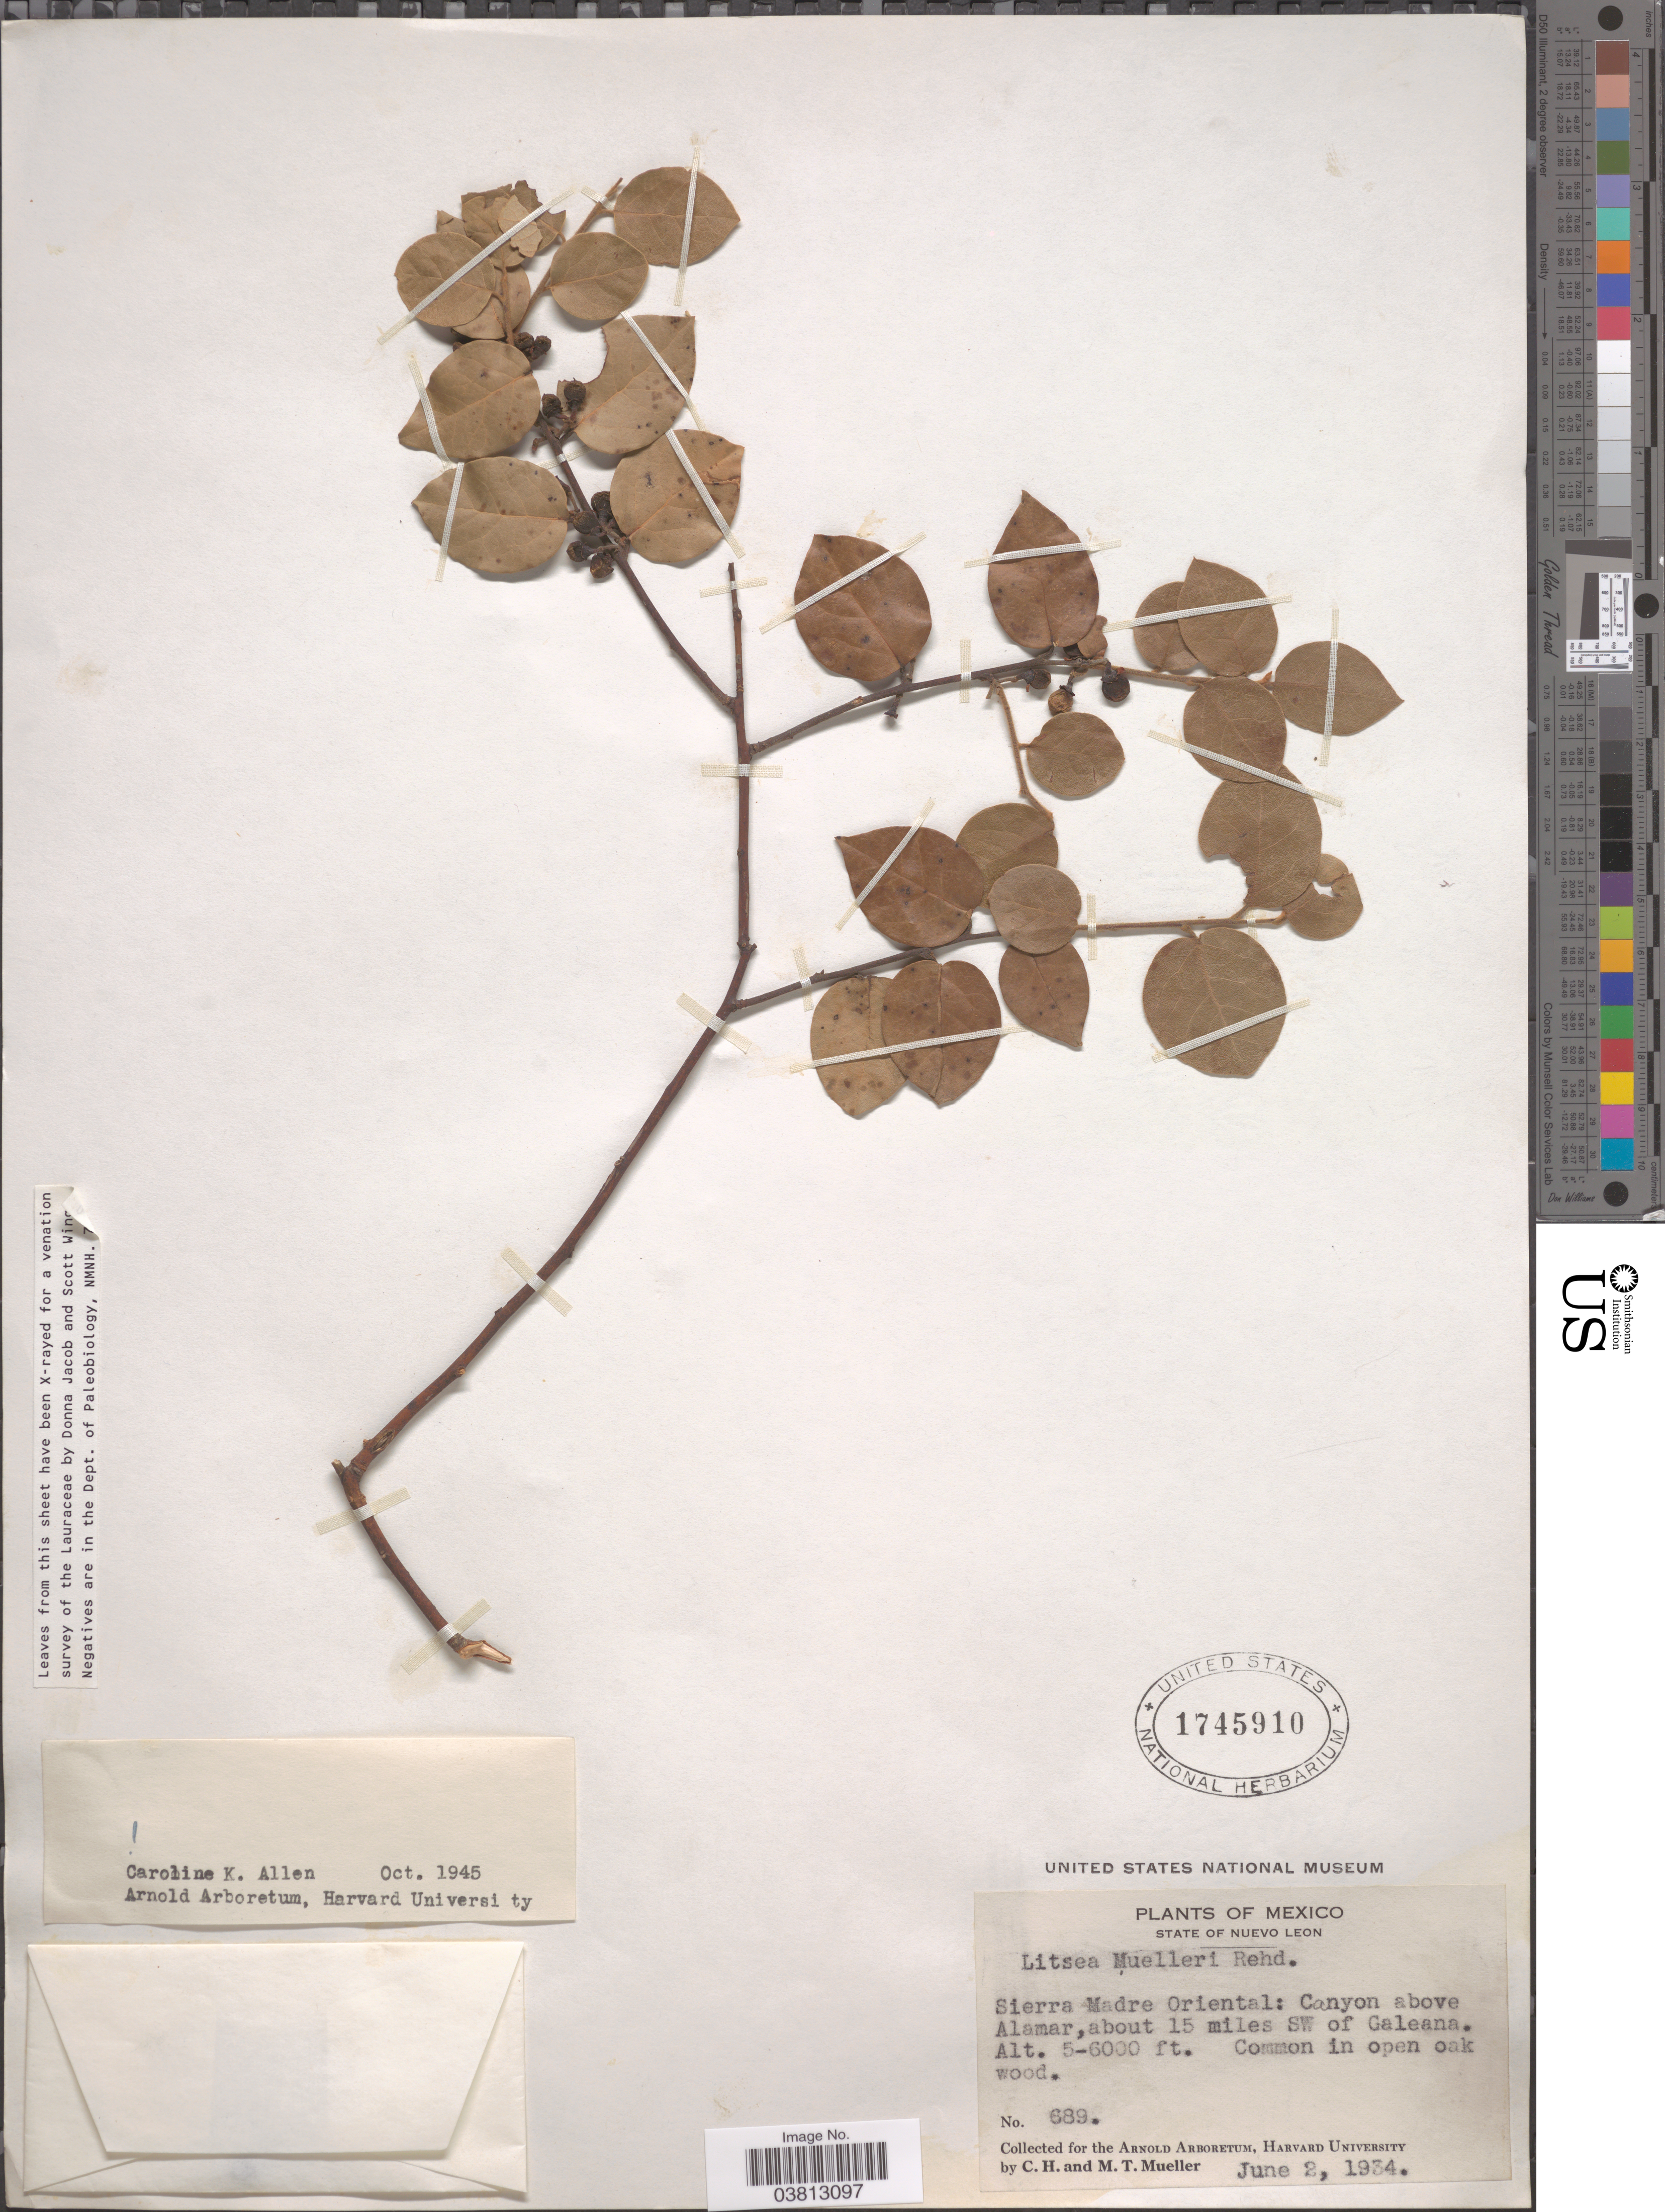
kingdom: Plantae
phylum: Tracheophyta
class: Magnoliopsida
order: Laurales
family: Lauraceae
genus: Litsea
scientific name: Litsea muelleri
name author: Rehder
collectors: C. H. Mueller & M. Mueller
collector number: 689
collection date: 1934-06-02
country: Mexico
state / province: Nuevo León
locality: Sierra Madre Oriental: Canyon above Alamar, about 15 miles SW of Galeana.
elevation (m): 1524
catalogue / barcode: US 1745910